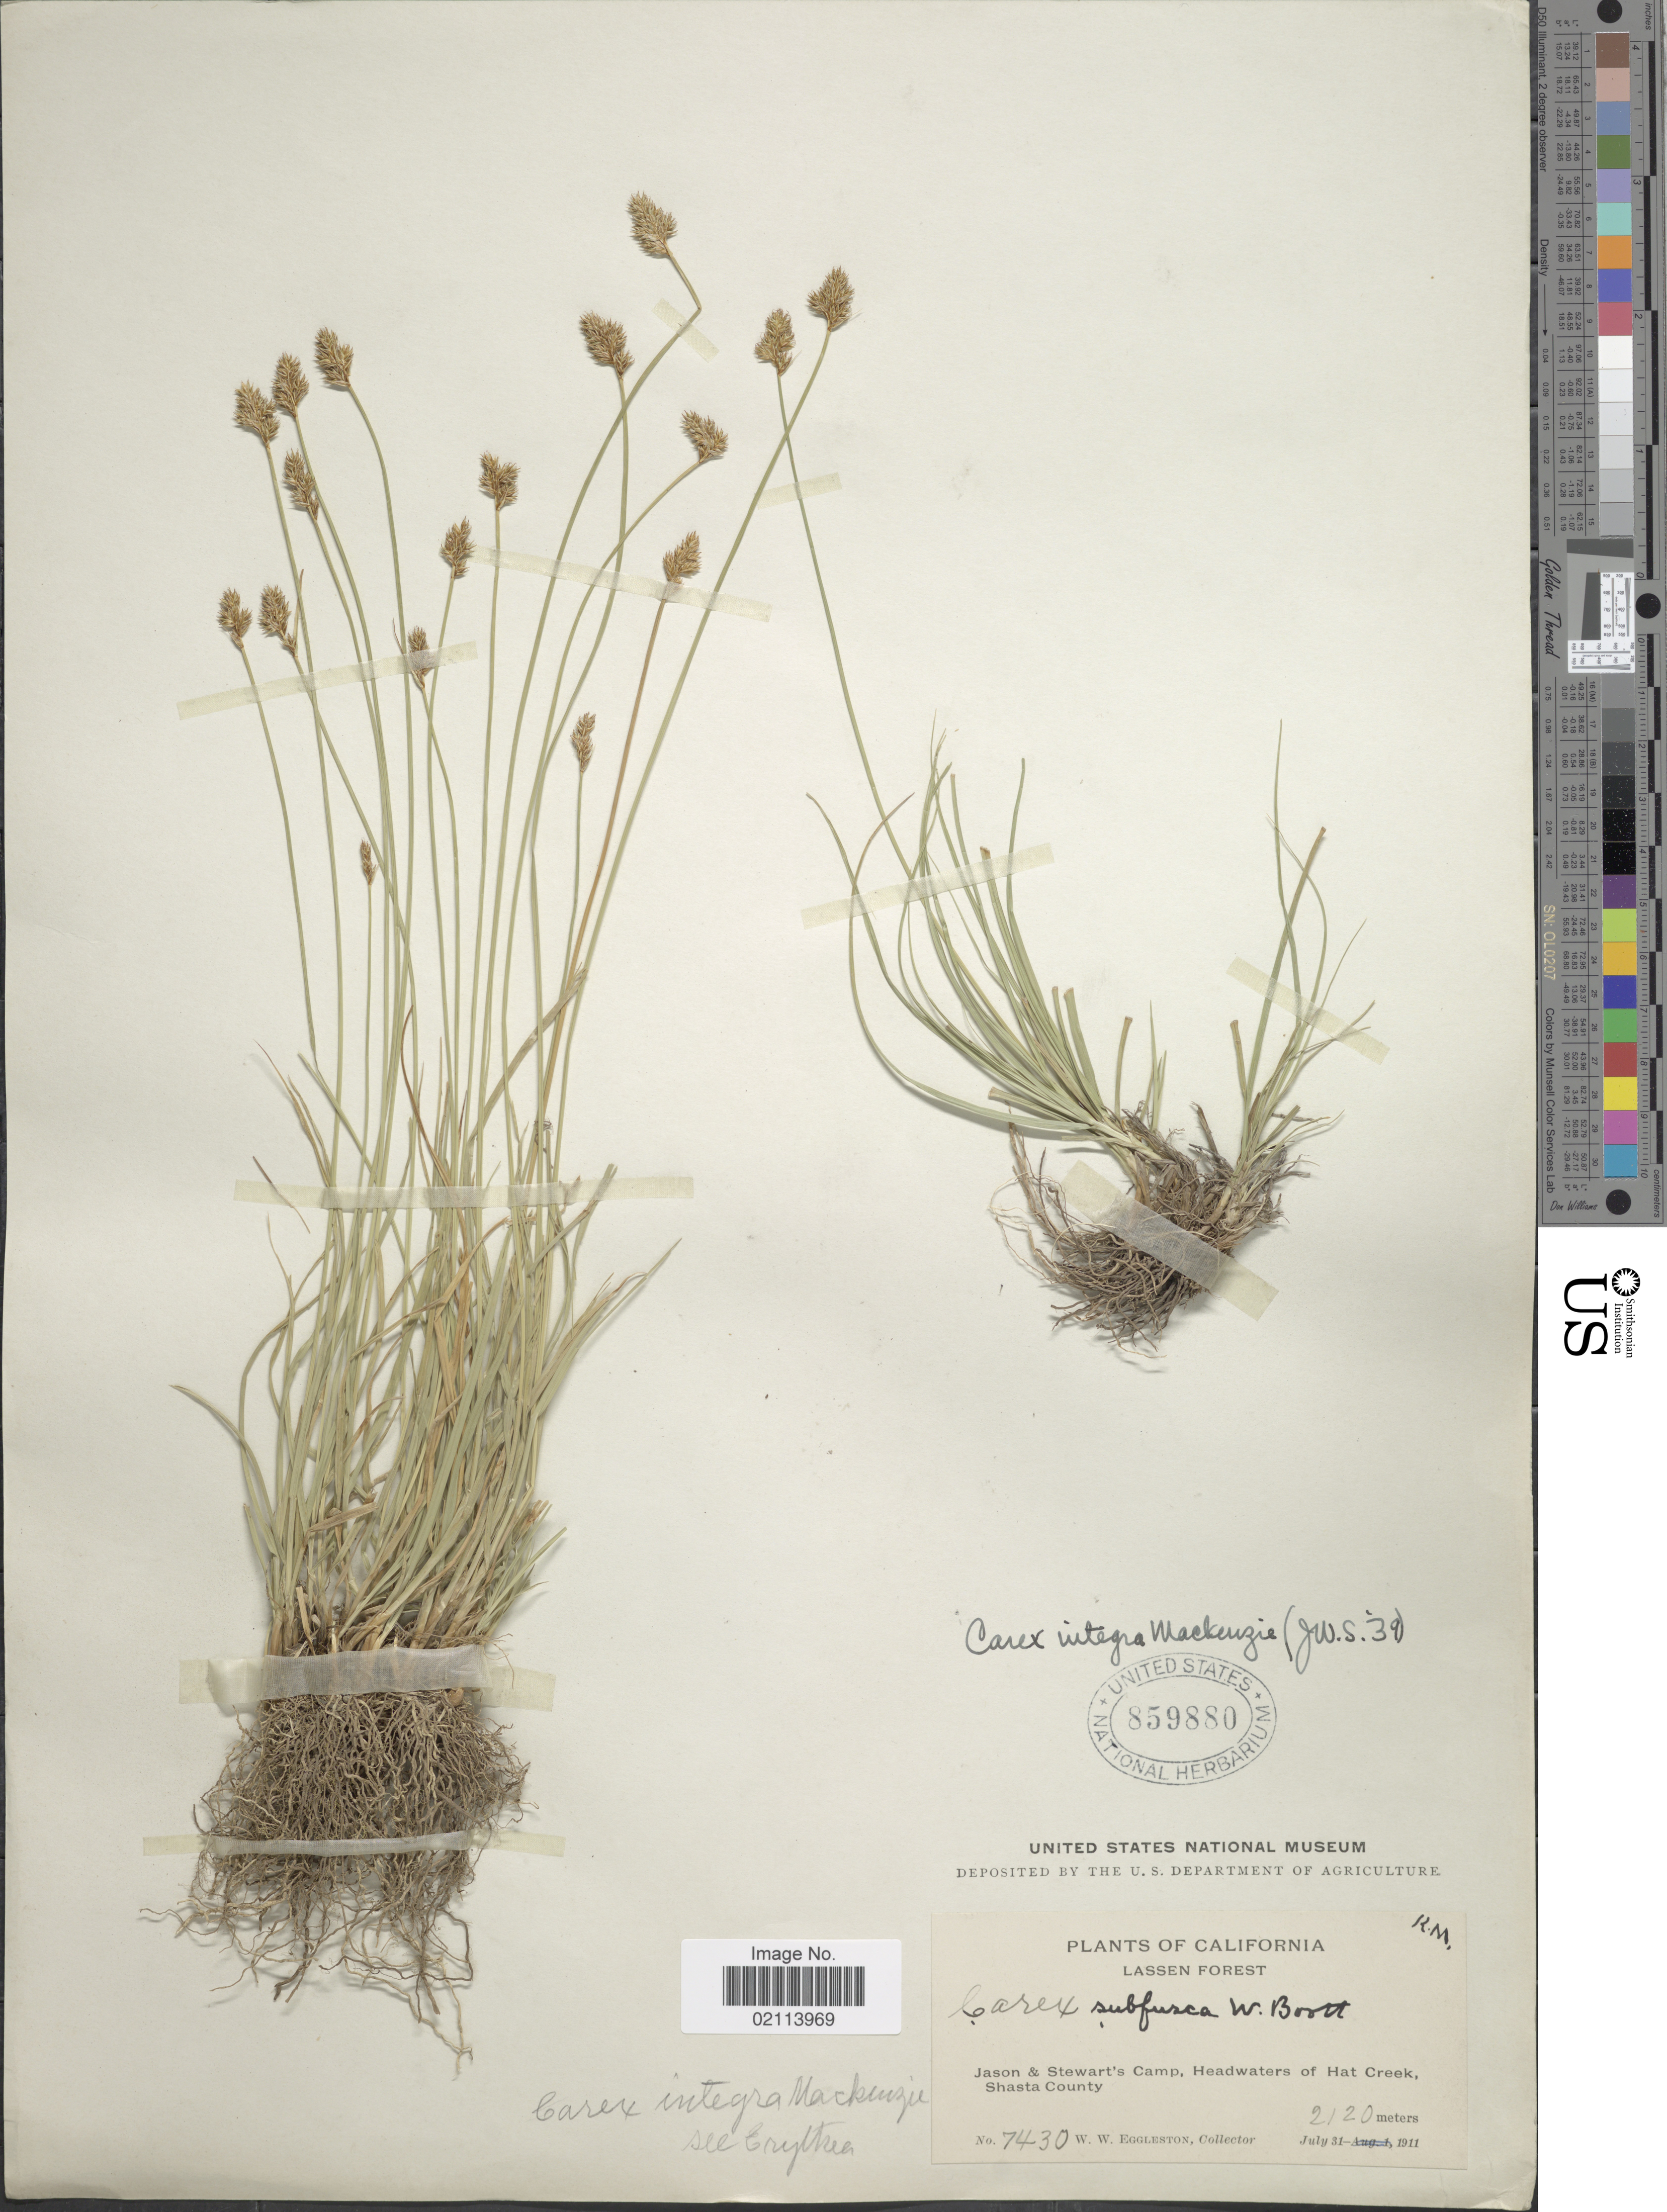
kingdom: Plantae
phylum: Tracheophyta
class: Liliopsida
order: Poales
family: Cyperaceae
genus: Carex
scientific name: Carex integra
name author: Mack.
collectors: W. W. Eggleston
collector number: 7430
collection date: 1911-07-31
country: United States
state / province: California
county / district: Shasta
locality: Lassen Forest, Jason & Stewarts's Camp, Headwaters of Hat Creek, Shaista County.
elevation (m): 2120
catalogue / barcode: US 859880